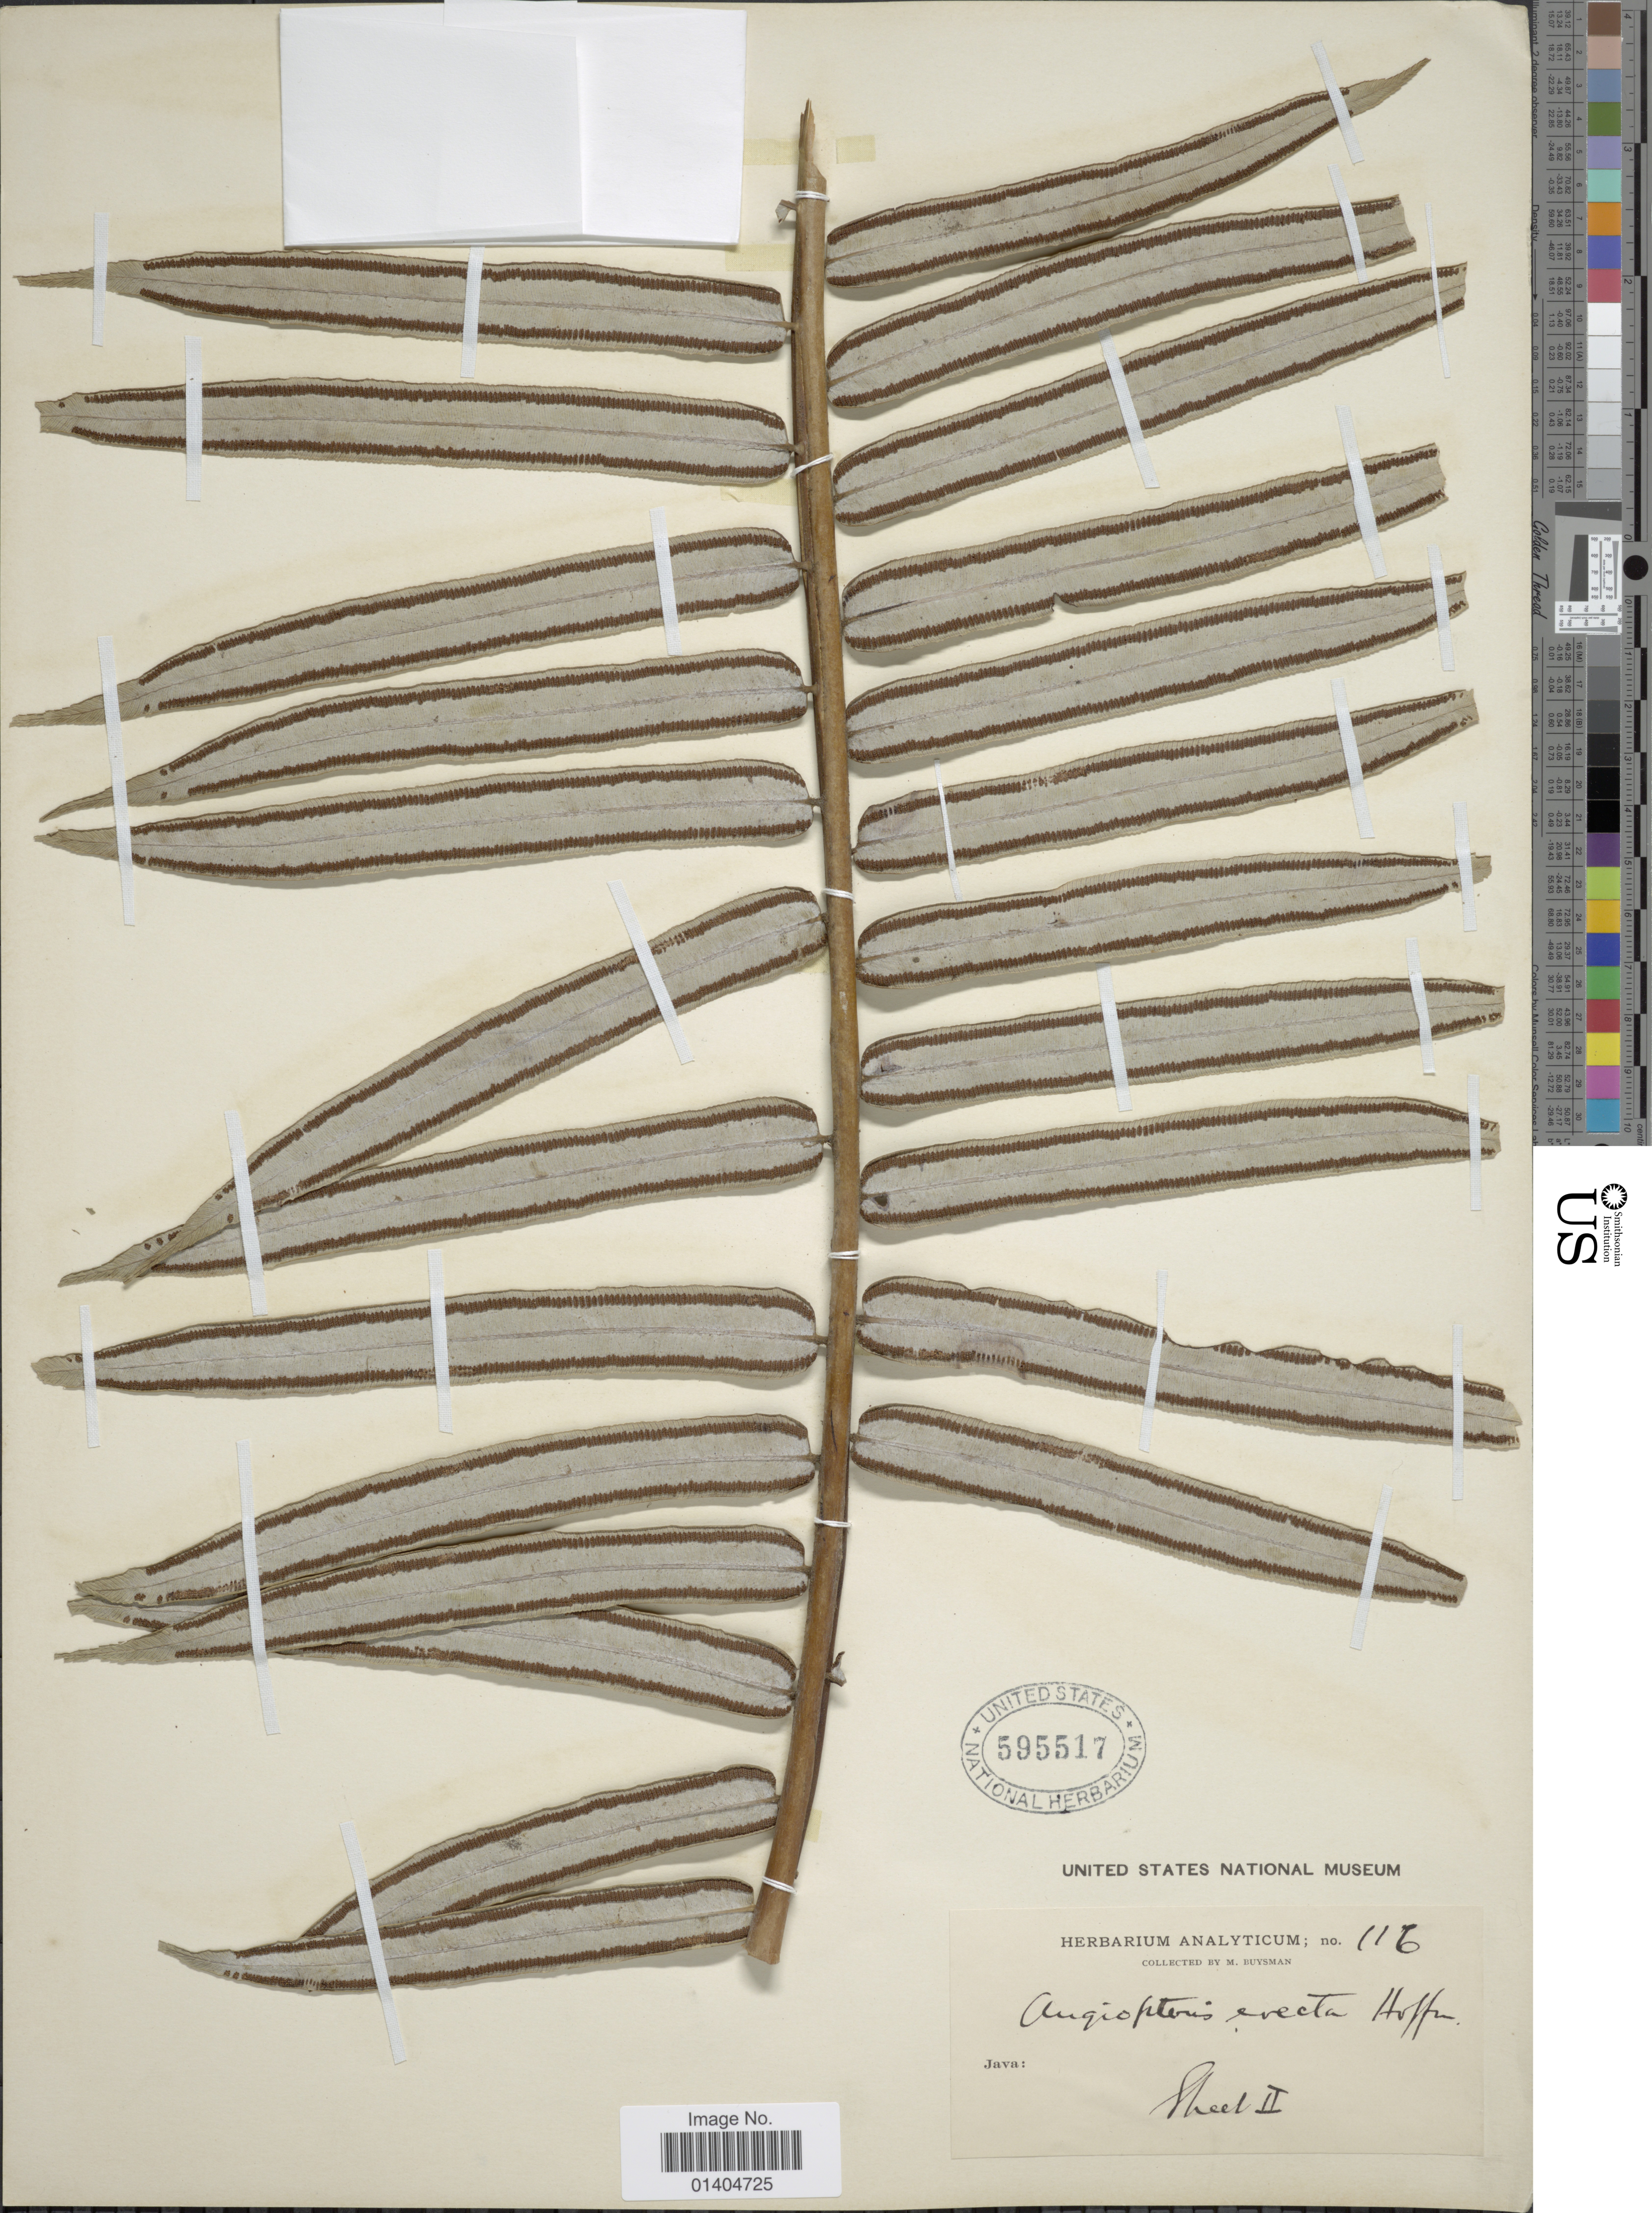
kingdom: Plantae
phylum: Tracheophyta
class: Polypodiopsida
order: Marattiales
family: Marattiaceae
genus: Angiopteris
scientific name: Angiopteris evecta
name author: (G. Forst.) Hoffm.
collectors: M. Buysman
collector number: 116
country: Indonesia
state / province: Java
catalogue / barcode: US 595517